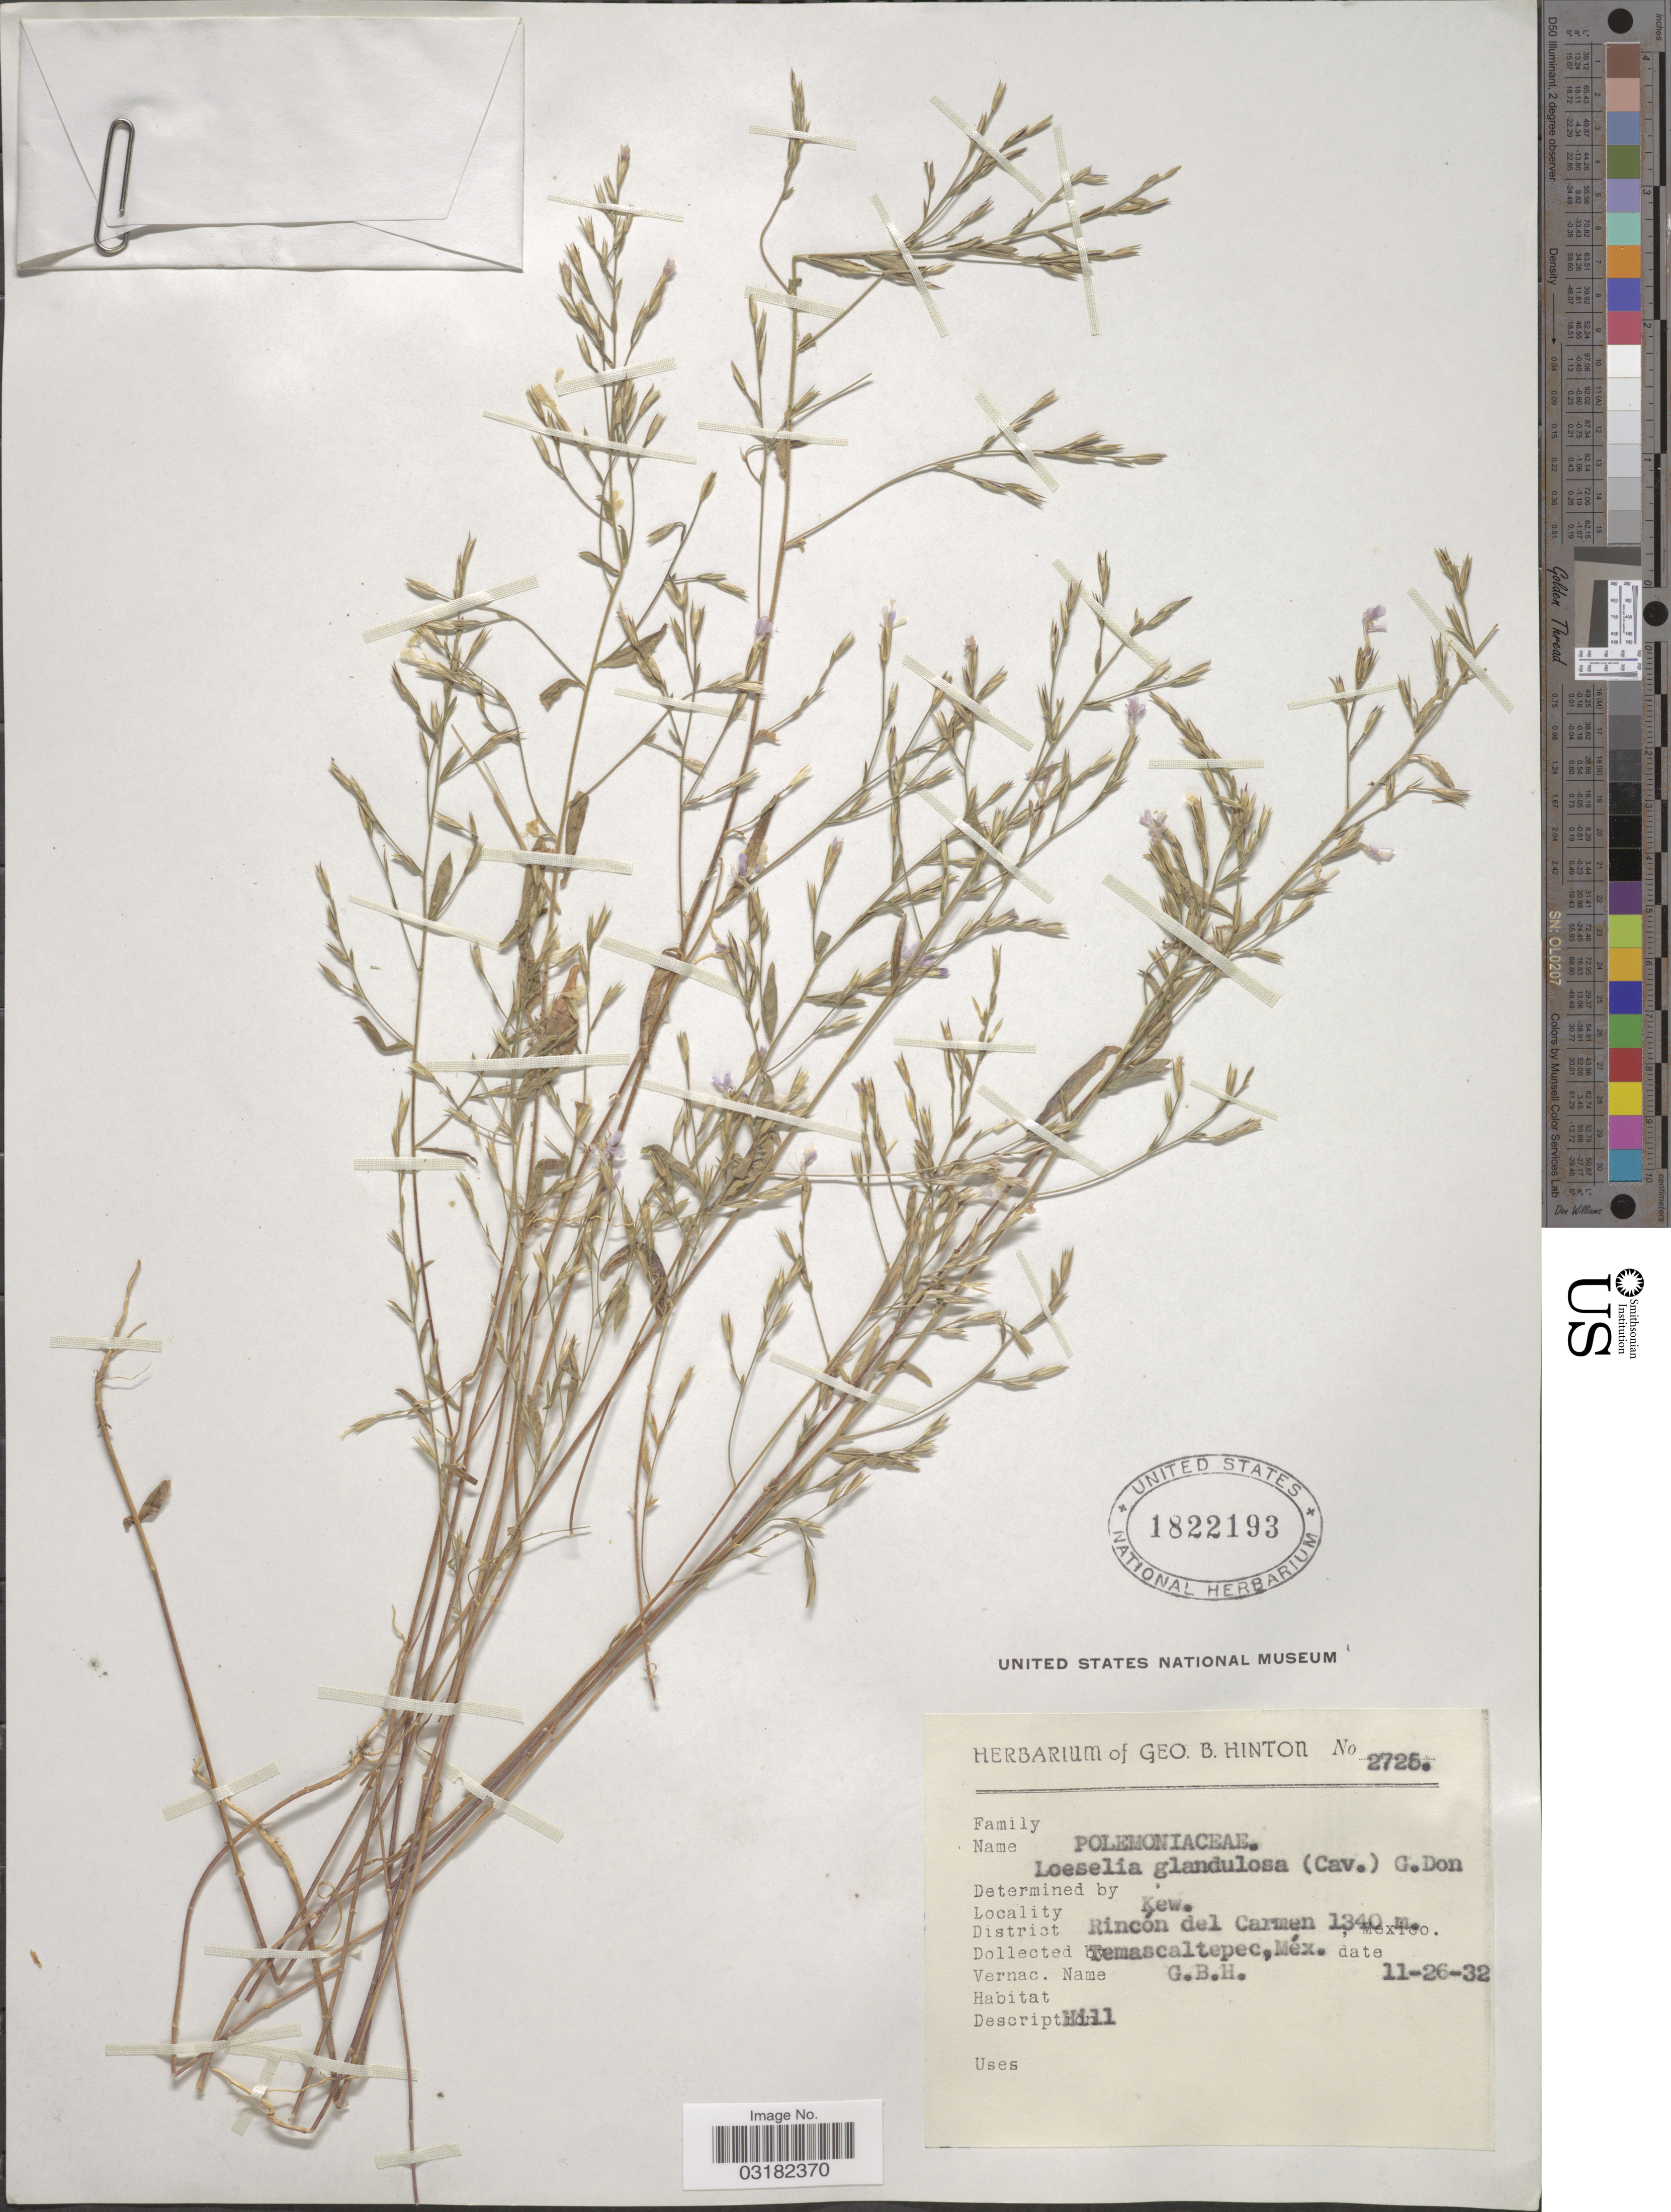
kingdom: Plantae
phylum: Tracheophyta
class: Magnoliopsida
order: Ericales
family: Polemoniaceae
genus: Loeselia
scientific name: Loeselia glandulosa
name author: (Cav.) G. Don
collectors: G. B. Hinton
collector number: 2725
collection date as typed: Transcribed d/m/y: 26/11/32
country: Mexico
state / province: México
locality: Rincón del Carmen. District Temascaltepec.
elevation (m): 1340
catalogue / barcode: US 1822193